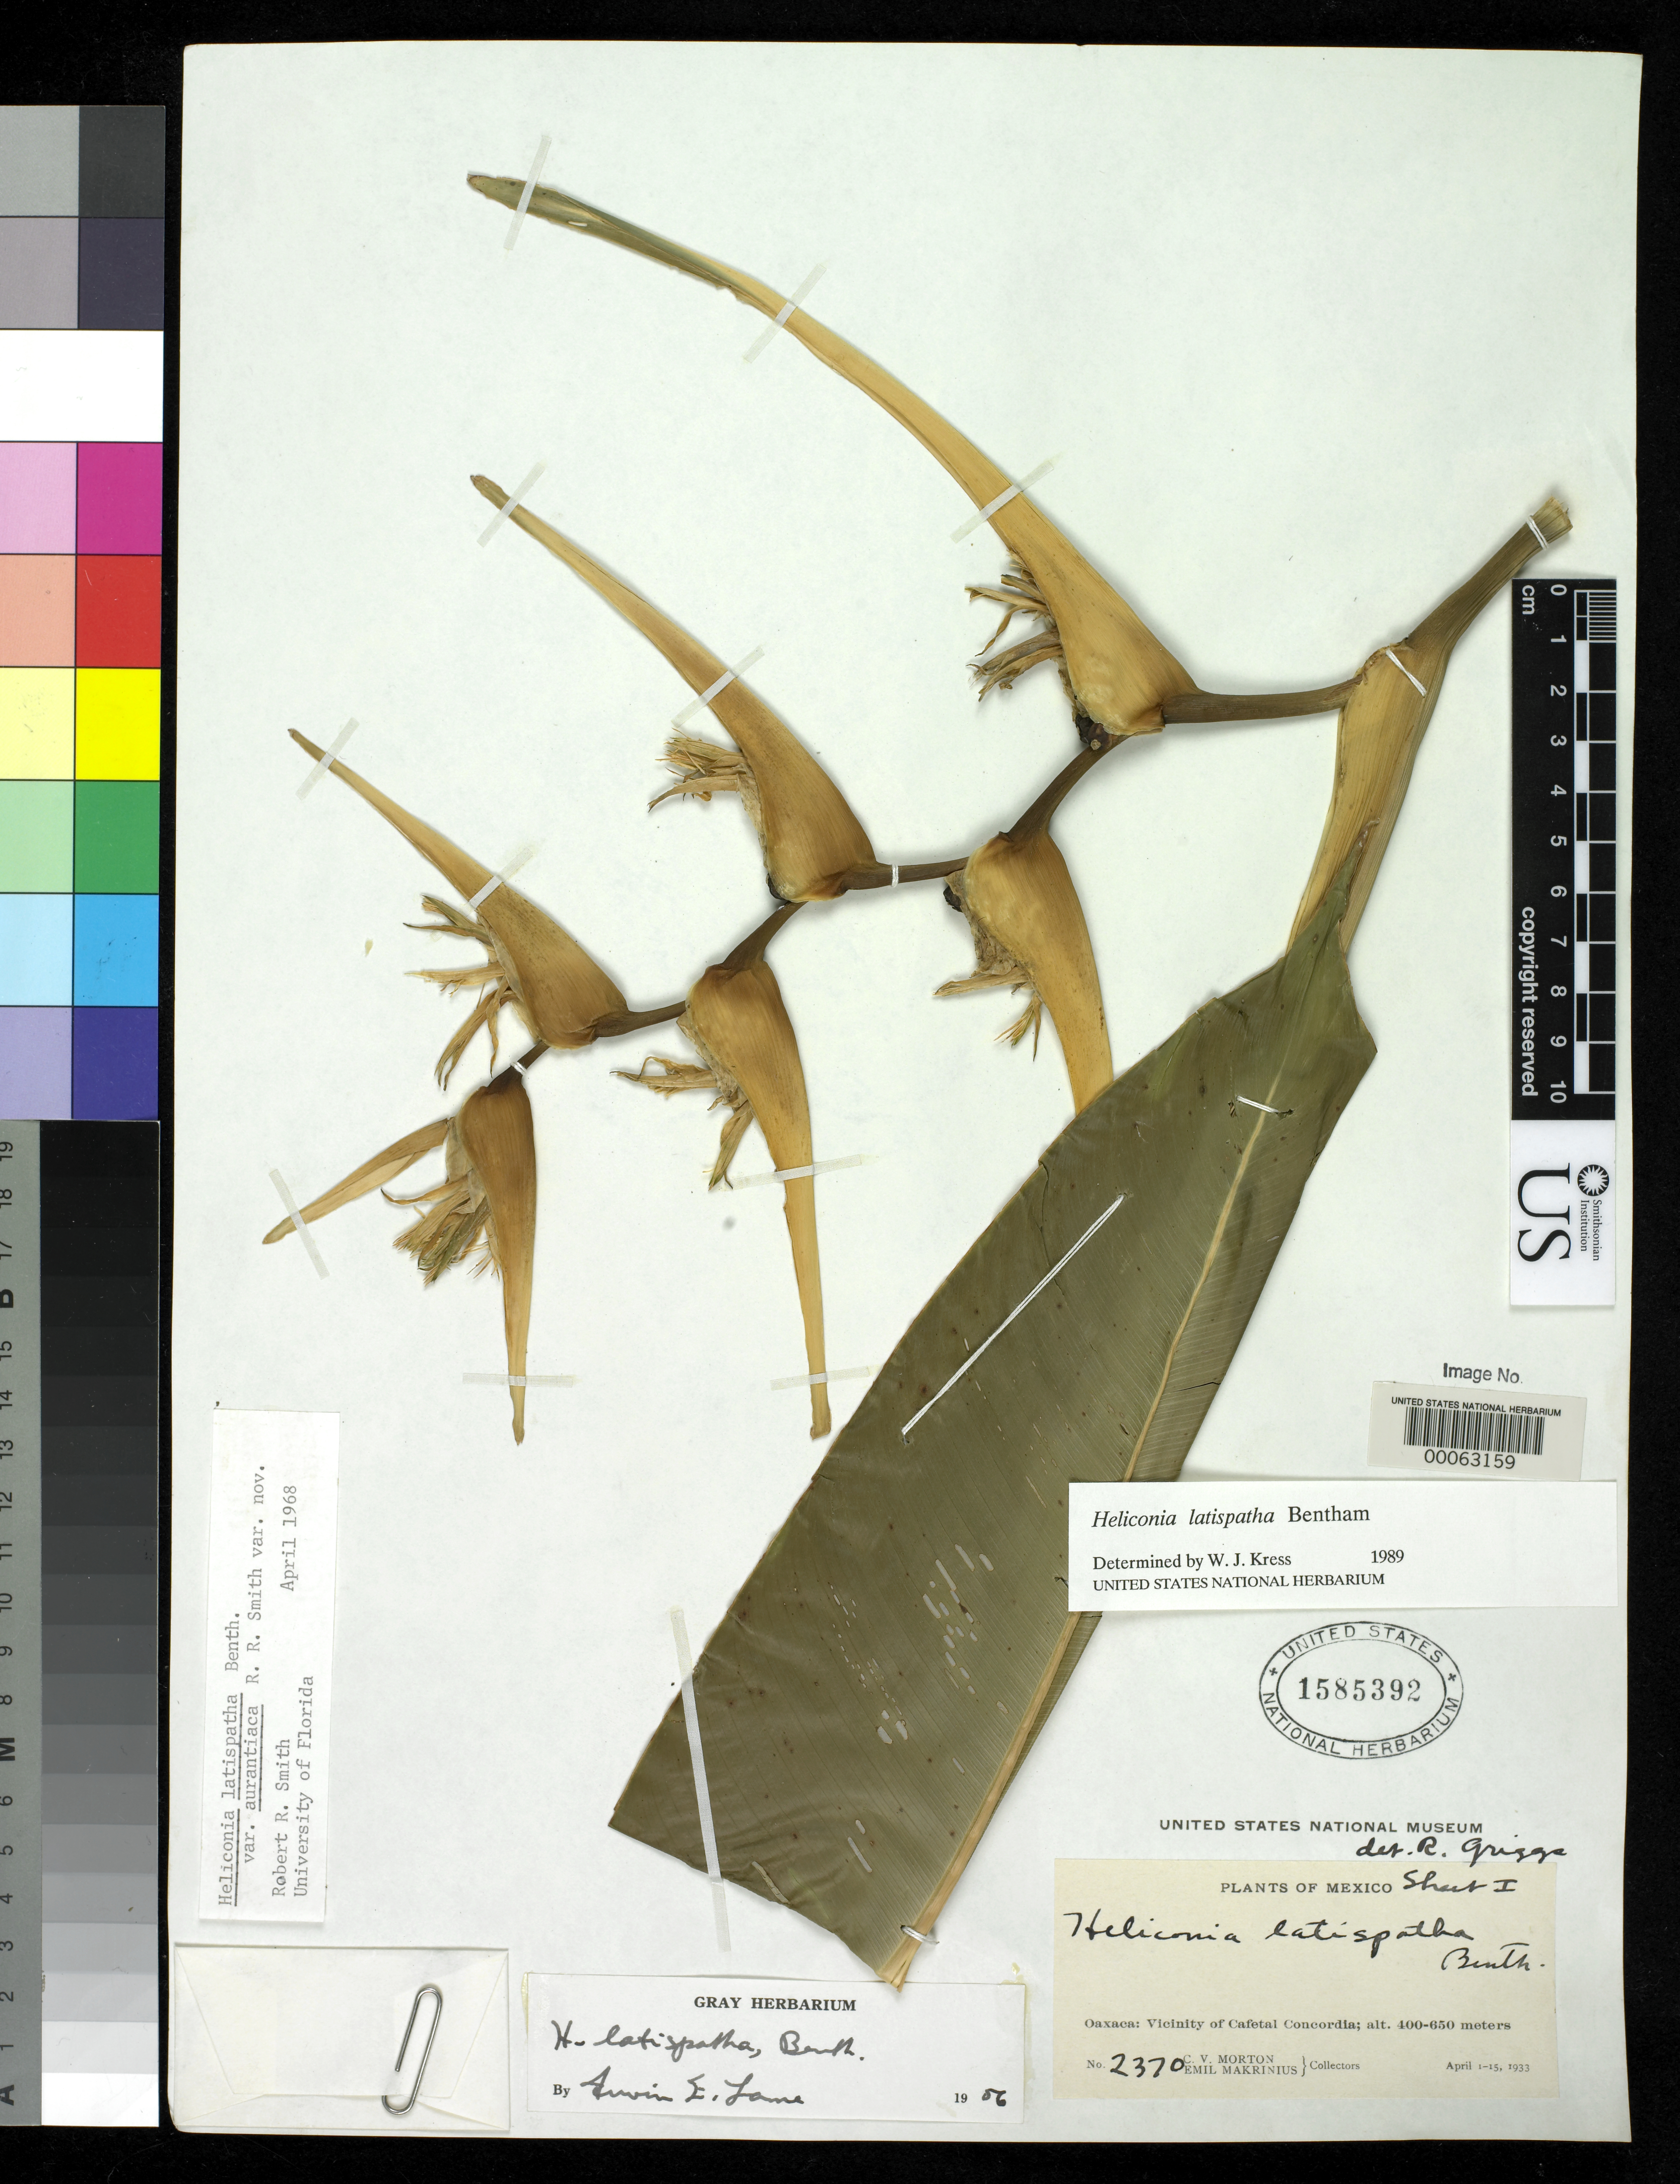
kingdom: Plantae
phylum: Tracheophyta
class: Liliopsida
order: Zingiberales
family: Heliconiaceae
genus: Heliconia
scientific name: Heliconia latispatha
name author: Benth.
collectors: C. V. Morton & E. Makrinius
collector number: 2370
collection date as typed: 01 Apr 1933 to 15 Apr 1933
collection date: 1933-04-01/1933-04-15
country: Mexico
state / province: Oaxaca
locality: Vicinity of cafetal concordia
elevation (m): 400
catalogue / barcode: US 1585392